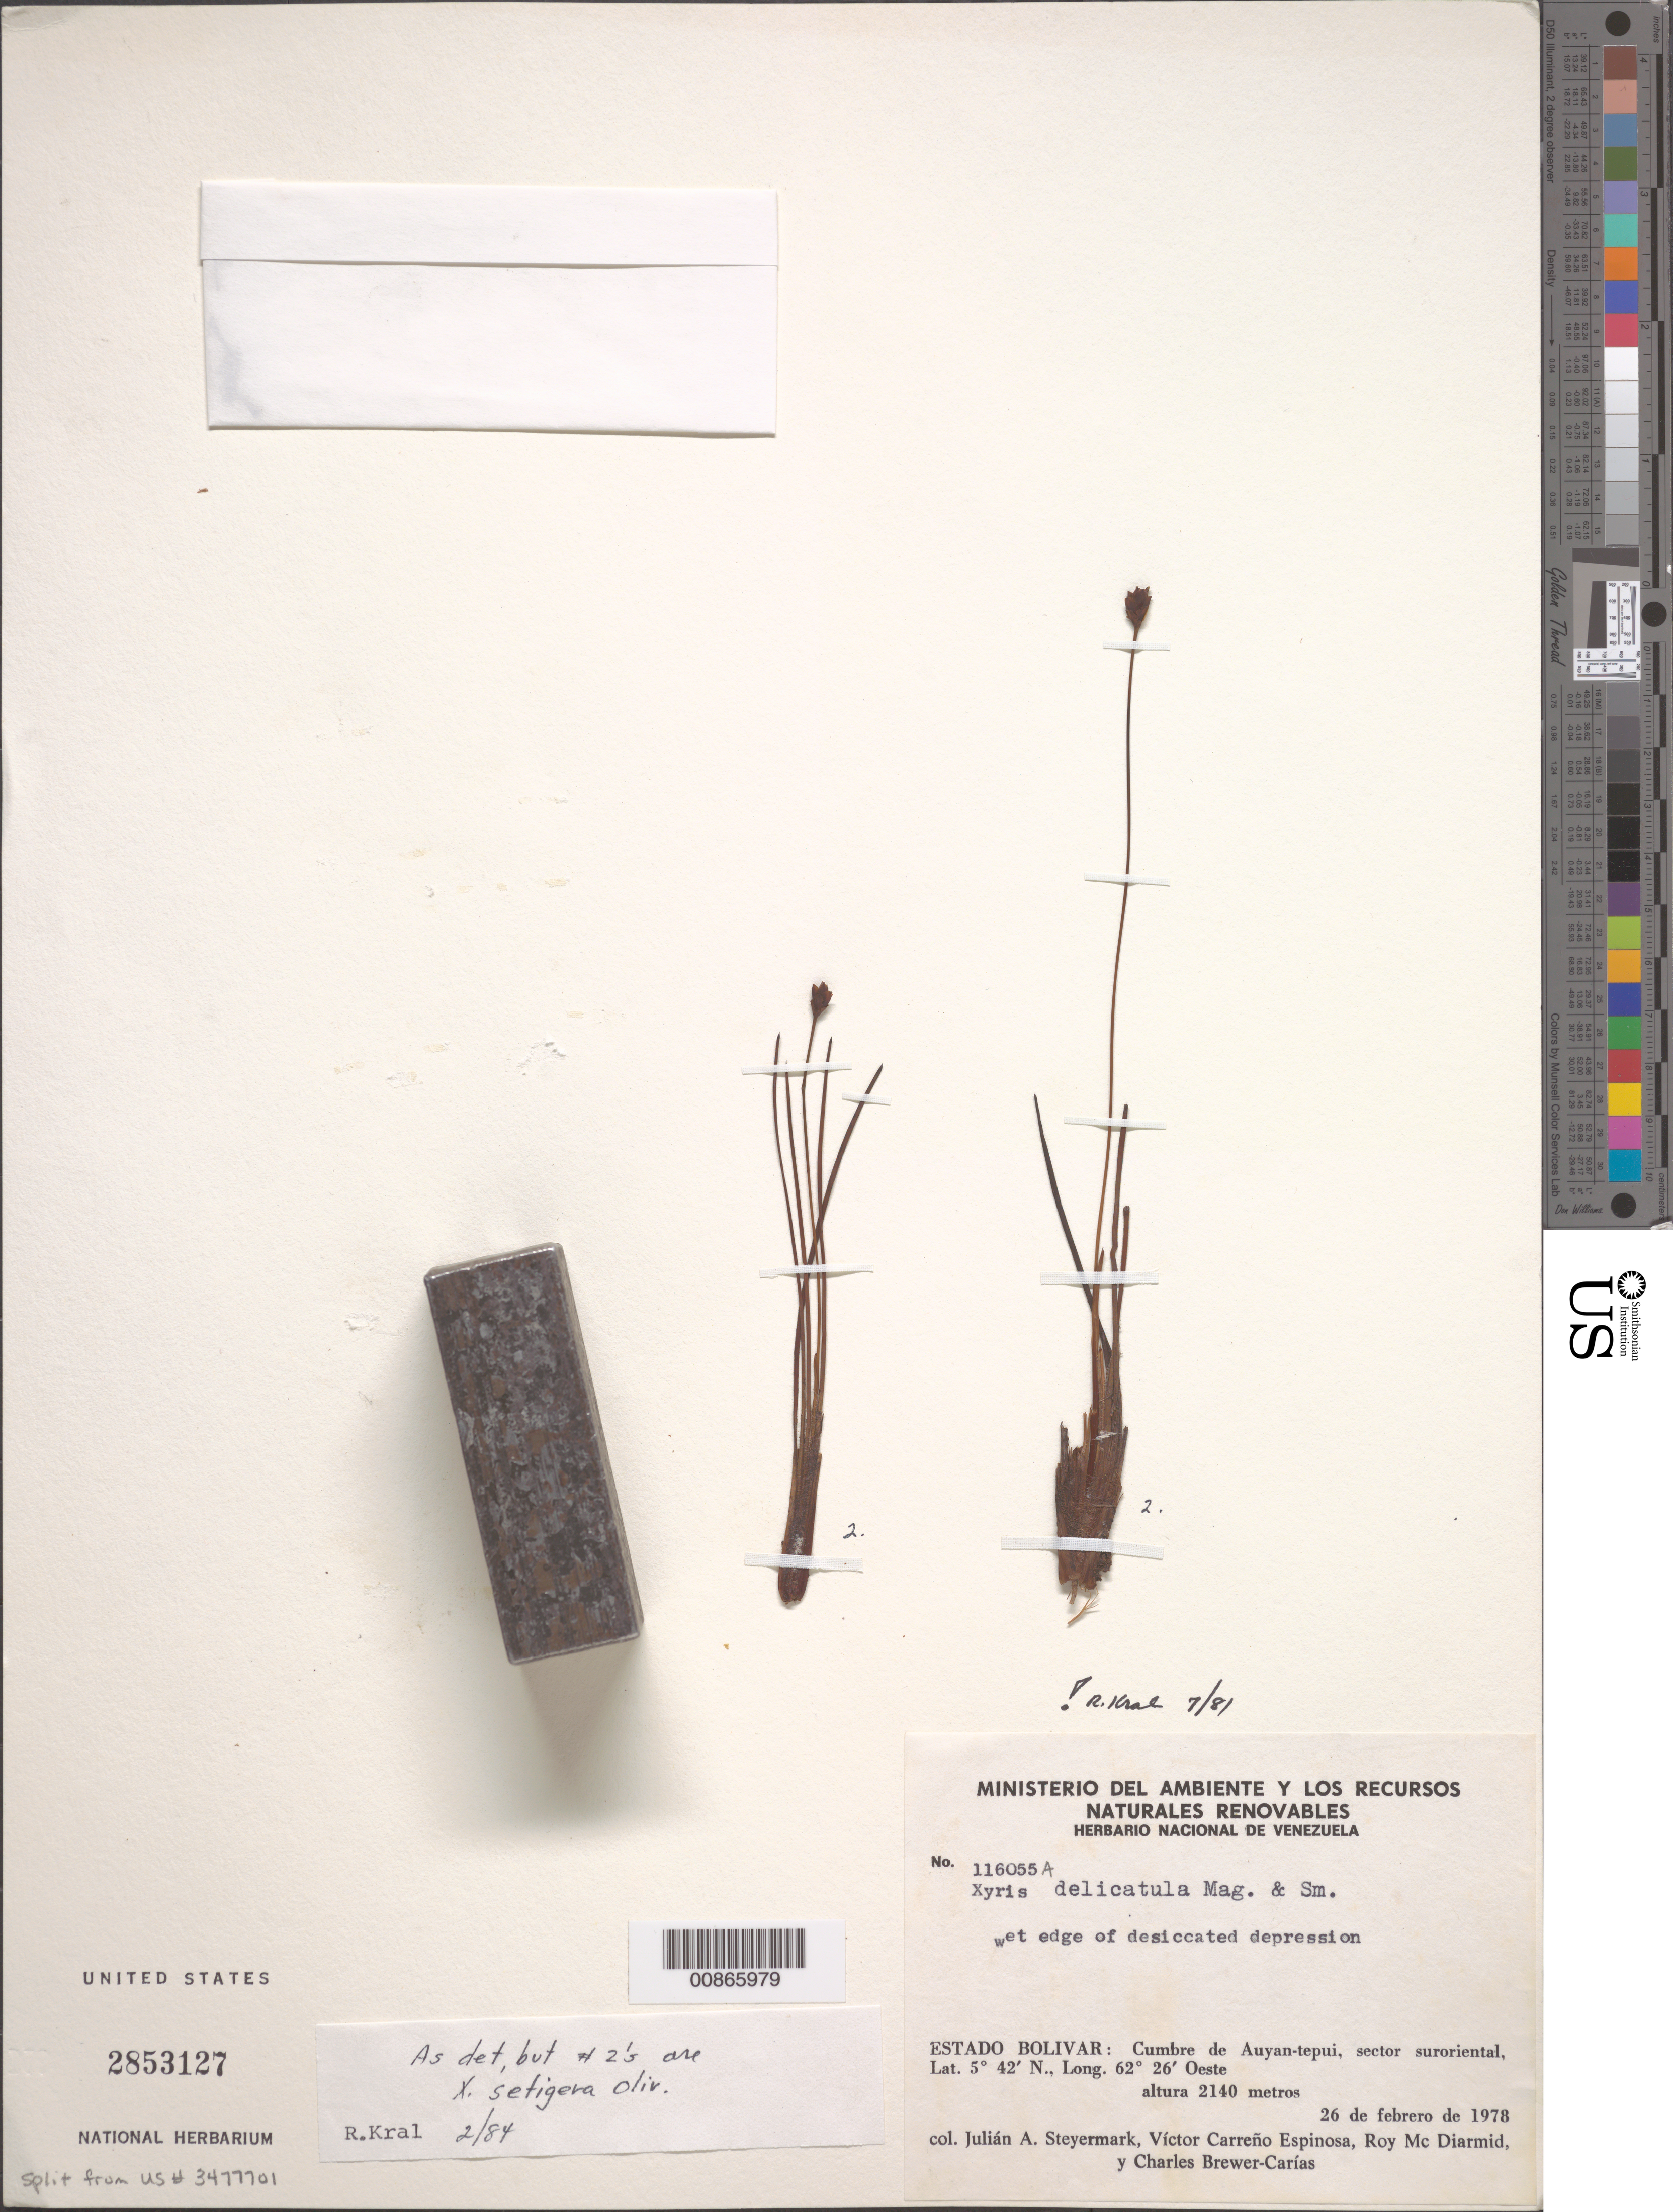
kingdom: Plantae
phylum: Tracheophyta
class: Liliopsida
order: Poales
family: Xyridaceae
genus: Xyris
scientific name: Xyris setigera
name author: Oliv.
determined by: Kral, Robert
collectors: J. Steyermark, V. Carreño E., R. Mc Diarmid & C. Brewer-Carias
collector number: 116055 A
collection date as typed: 26-Feb-78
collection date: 1978-02-26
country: Venezuela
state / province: Bolívar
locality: Auyan-tepuí cumbre (summit), sector suroriental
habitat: Wet edge of desiccated depression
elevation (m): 2140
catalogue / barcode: US 2853127